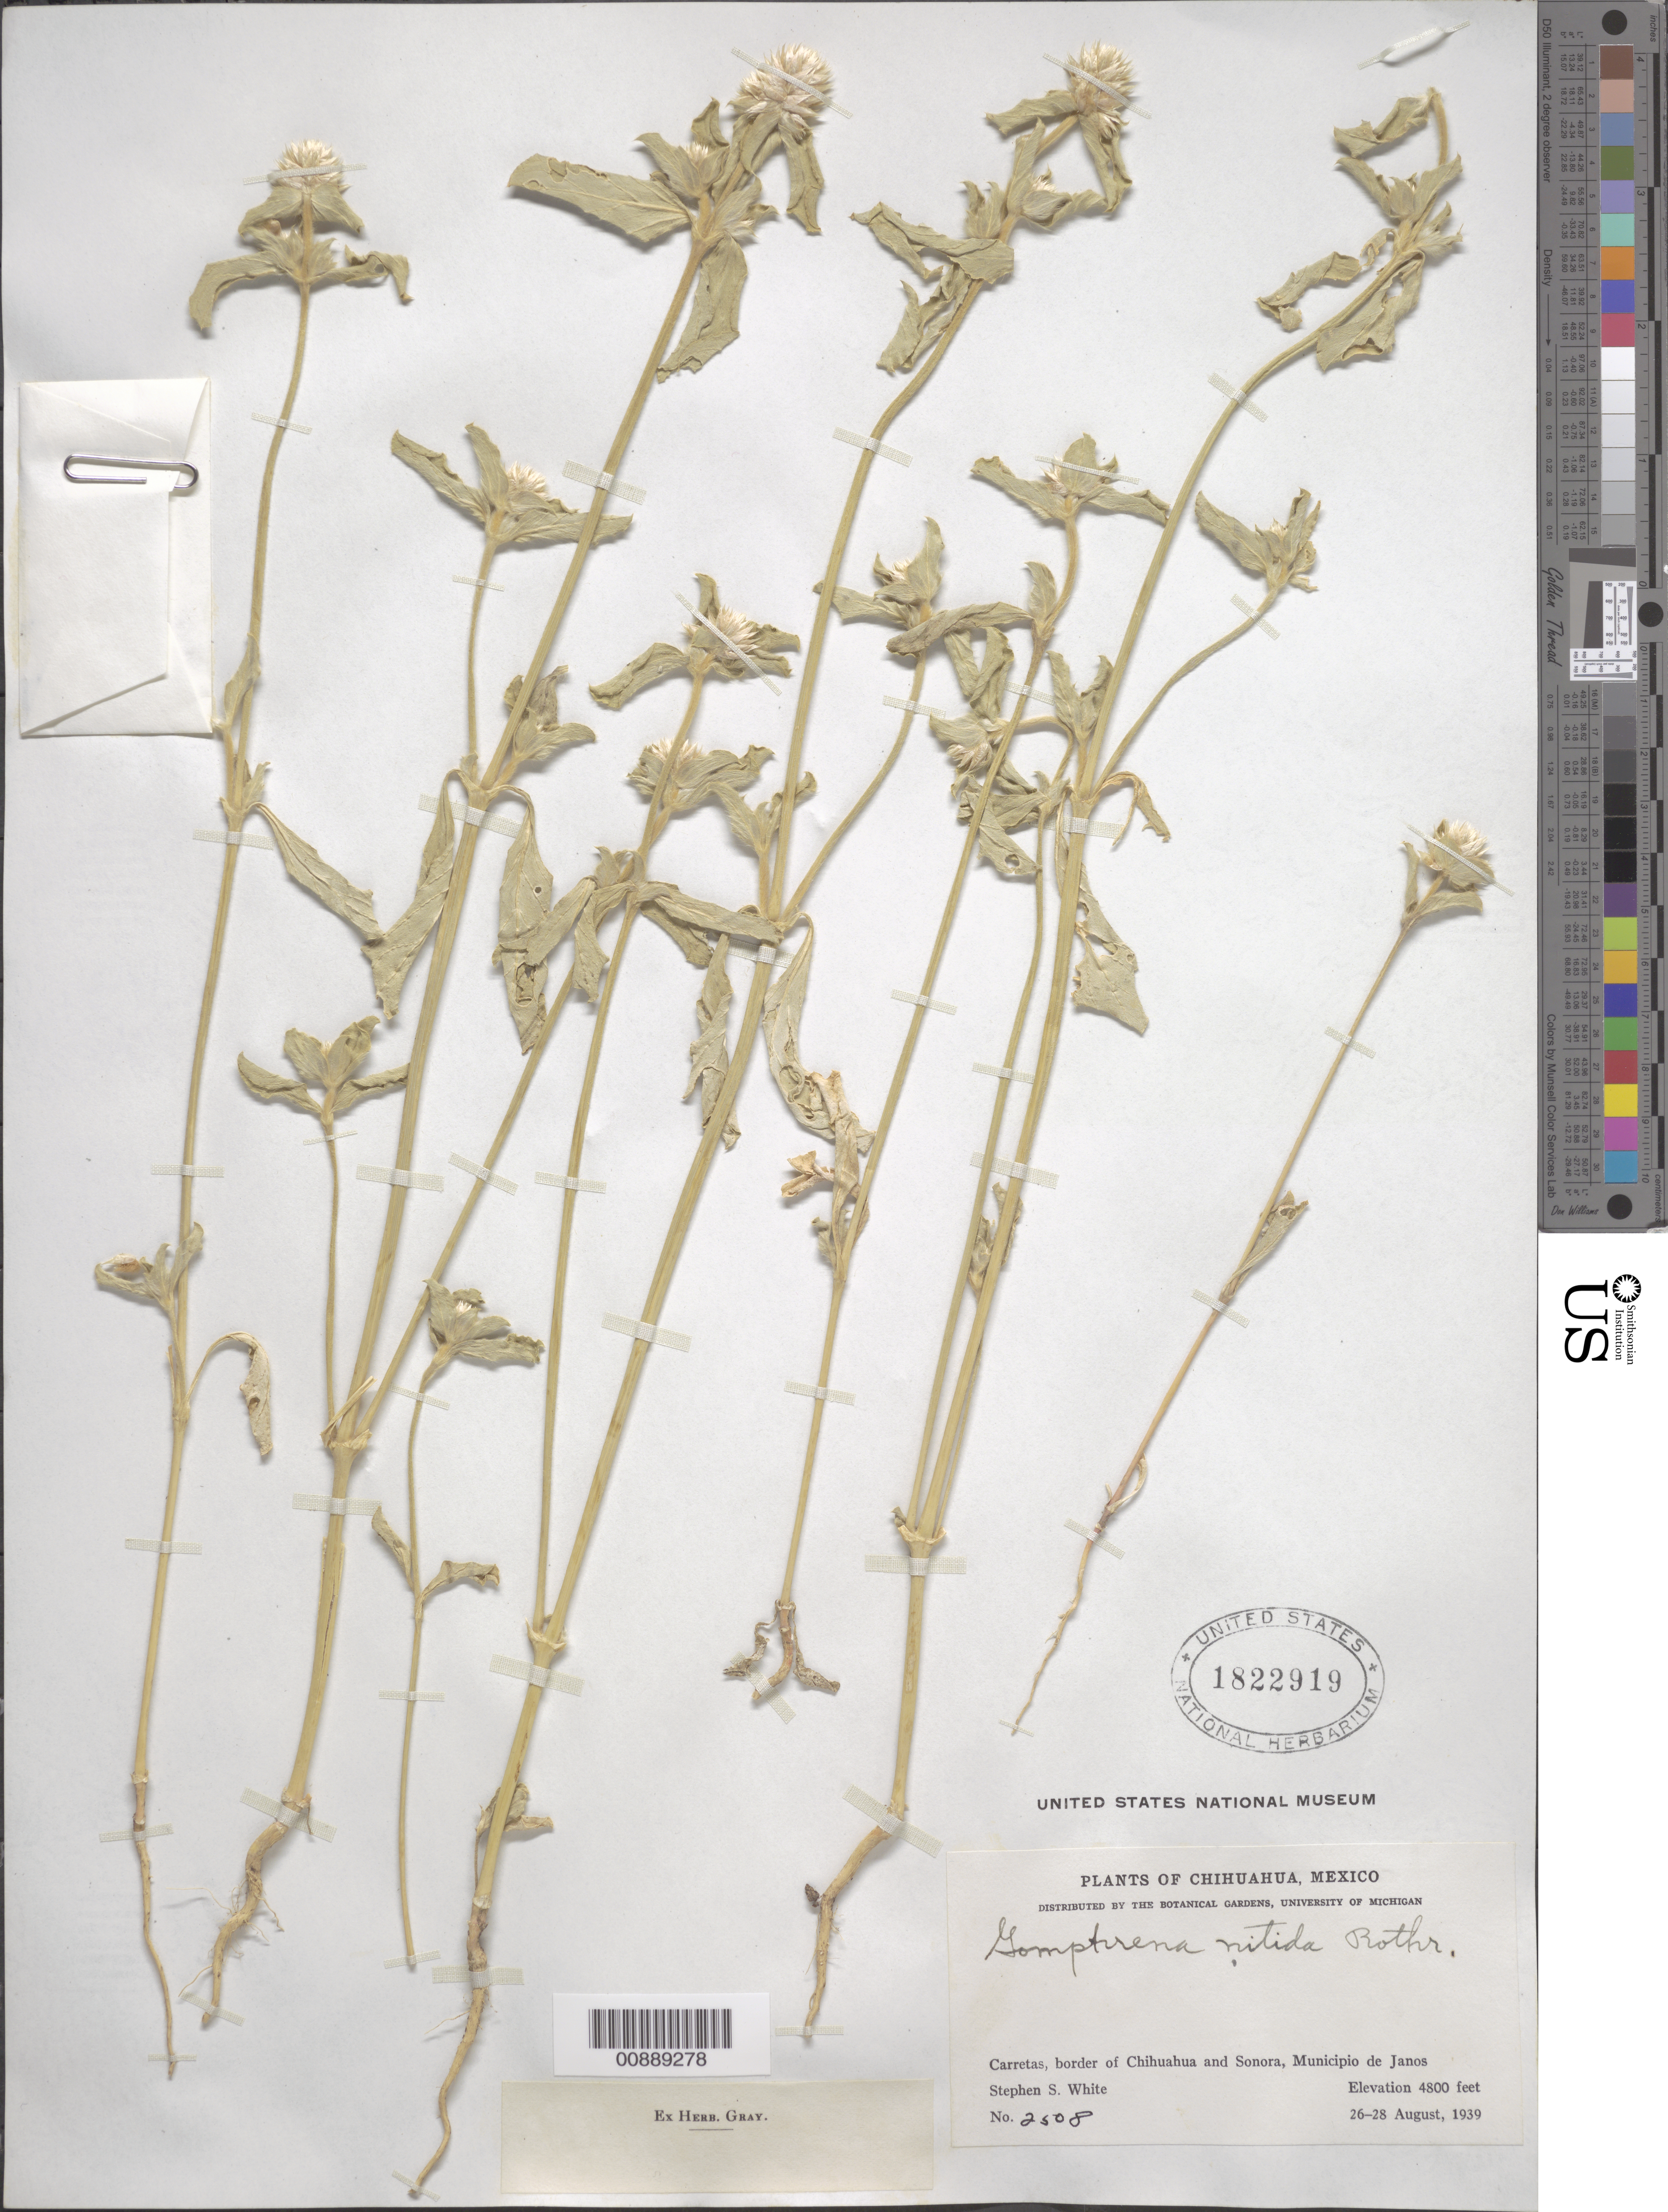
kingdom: Plantae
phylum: Tracheophyta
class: Magnoliopsida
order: Caryophyllales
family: Amaranthaceae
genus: Gomphrena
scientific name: Gomphrena nitida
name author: Rothr.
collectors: S. S. White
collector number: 2508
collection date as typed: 26 Aug 1939 to 28 Aug 1939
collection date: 1939-08-26/1939-08-28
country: Mexico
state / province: Chihuahua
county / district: Janos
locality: Carretas, border of Chihuahua and Sonora, Municipio de Janos, Chihuahua.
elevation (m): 1463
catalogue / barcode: US 1822919